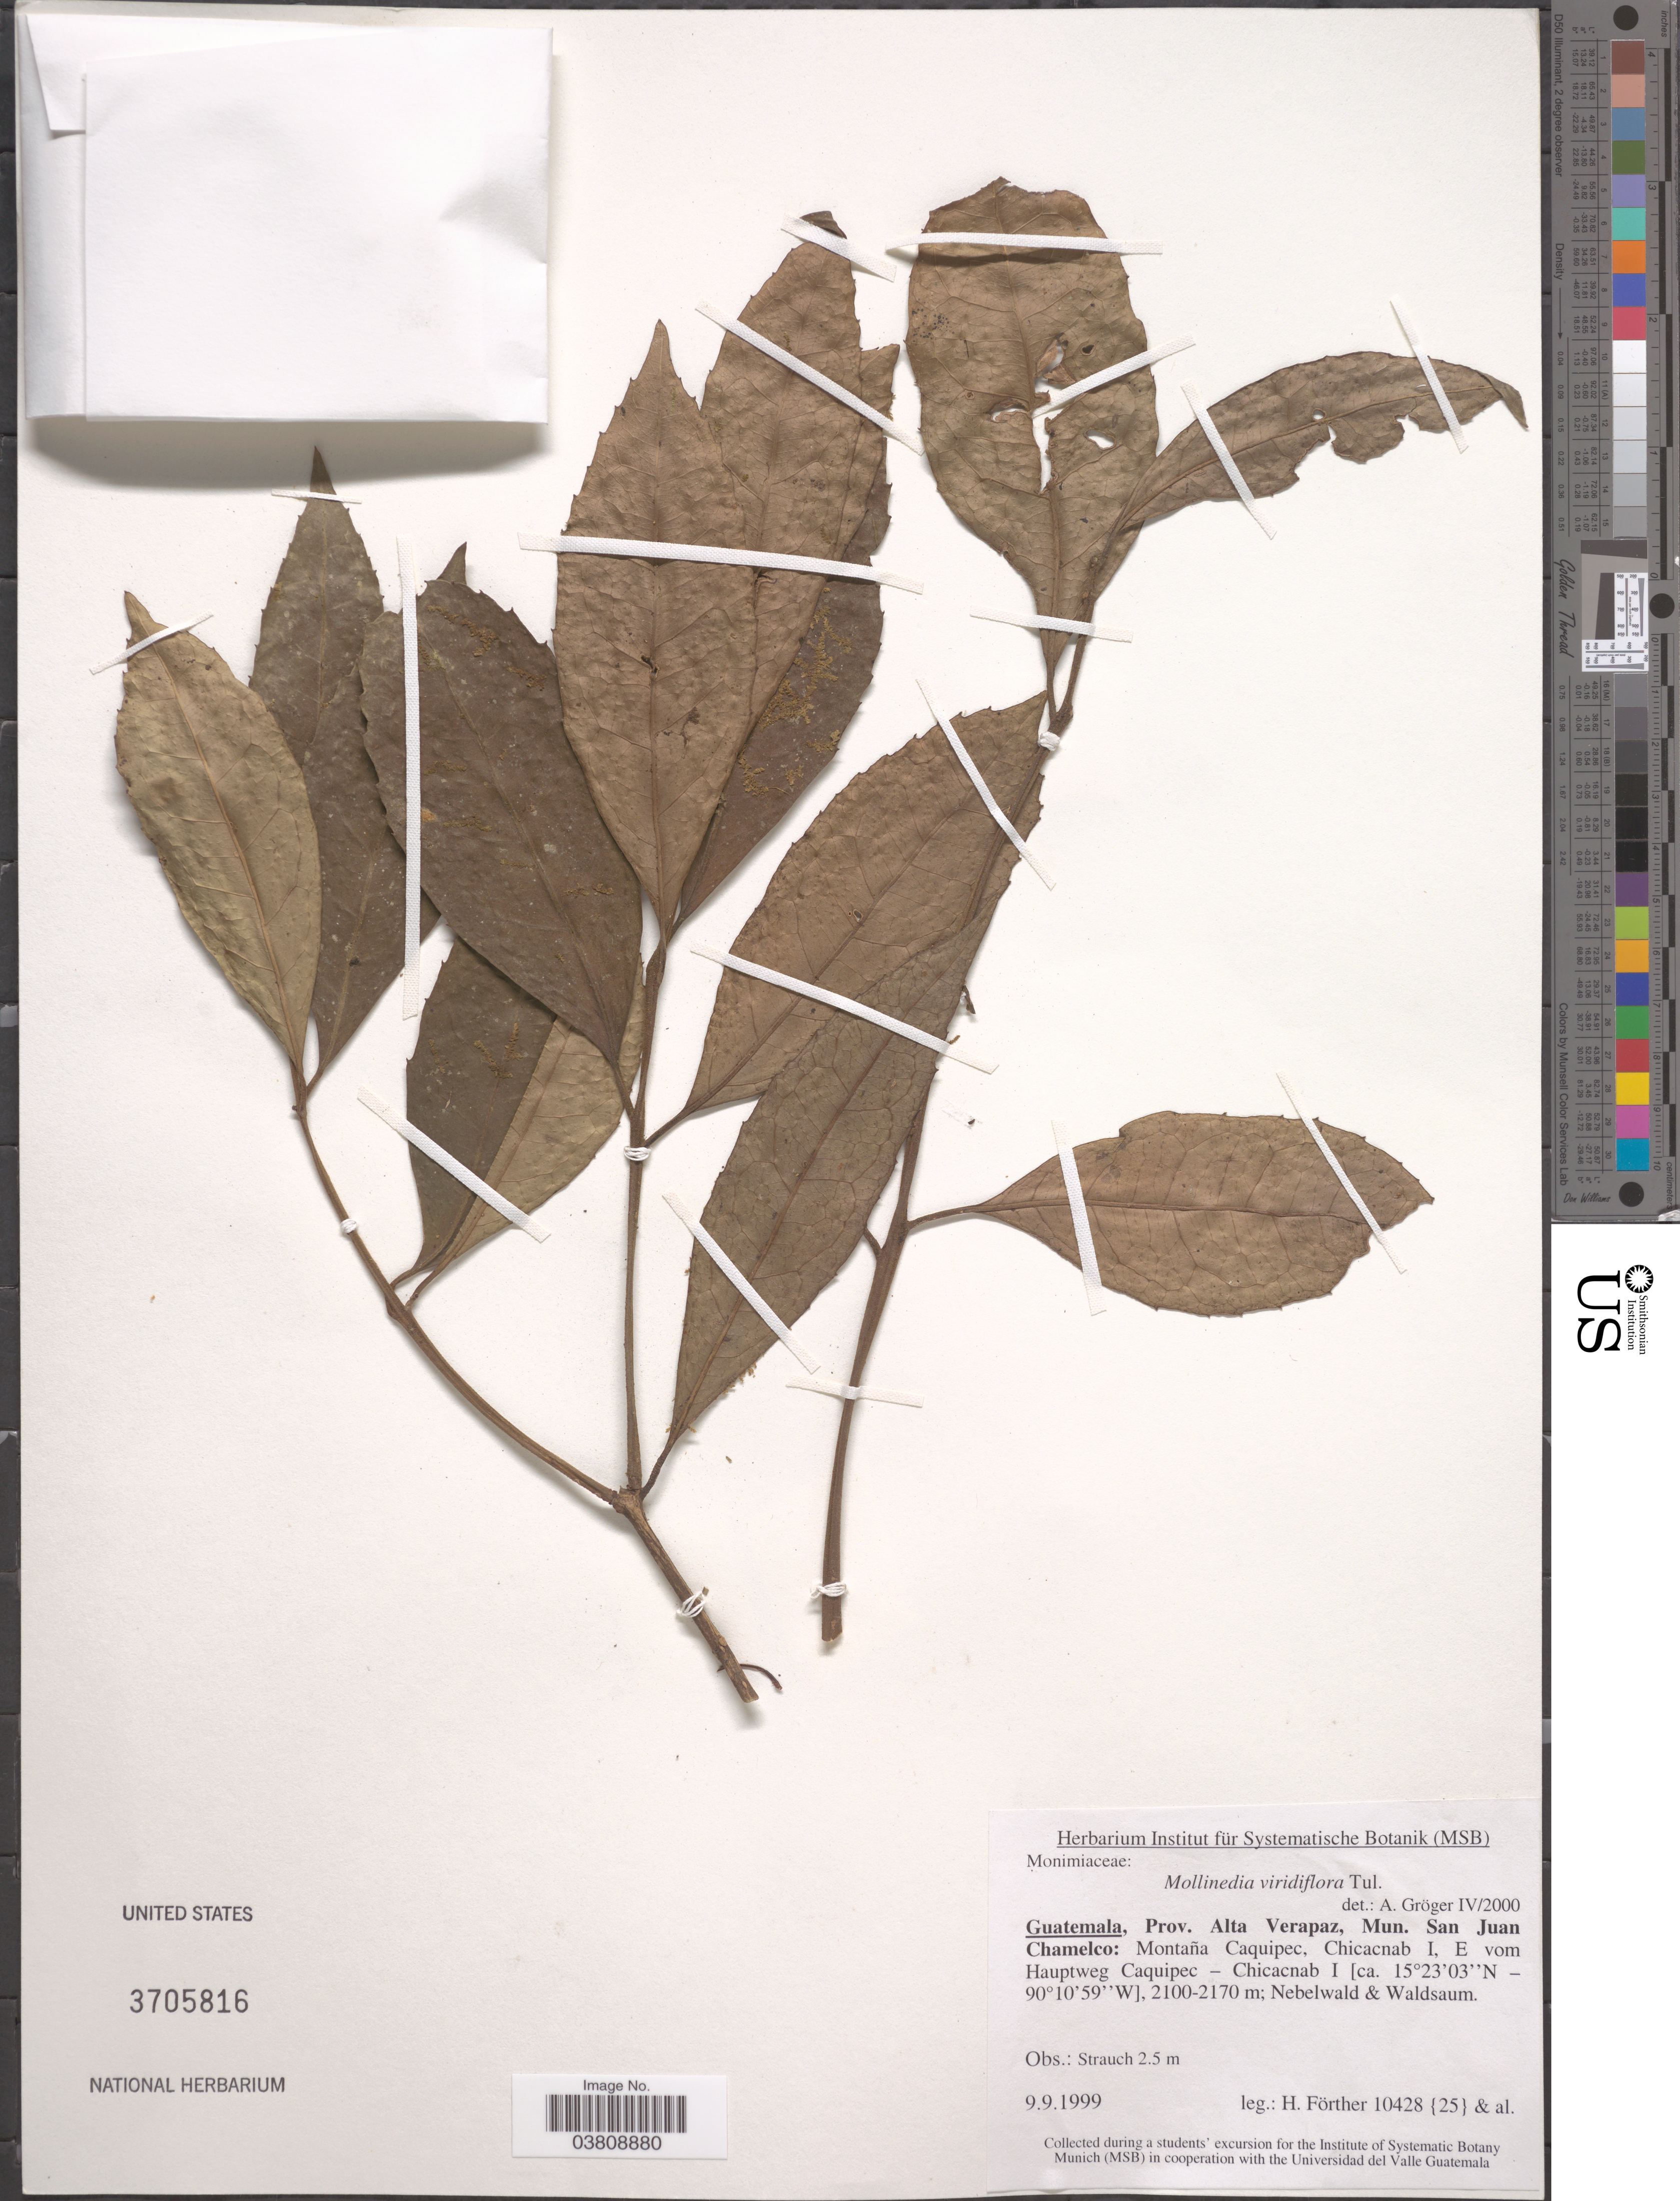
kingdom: Plantae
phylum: Tracheophyta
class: Magnoliopsida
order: Laurales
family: Monimiaceae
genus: Mollinedia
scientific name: Mollinedia viridiflora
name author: Tul.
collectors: H. Förther & et al.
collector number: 10428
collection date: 1999-09-09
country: Guatemala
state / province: Alta Verapaz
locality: San Juan Chamelco: Montaña Caquipec, Chicacnab I, E vom Hauptweg Caquipec - Chicacnab I. Nebelwald & Waldsaum [unsure placement].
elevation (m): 2100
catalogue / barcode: US 3705816